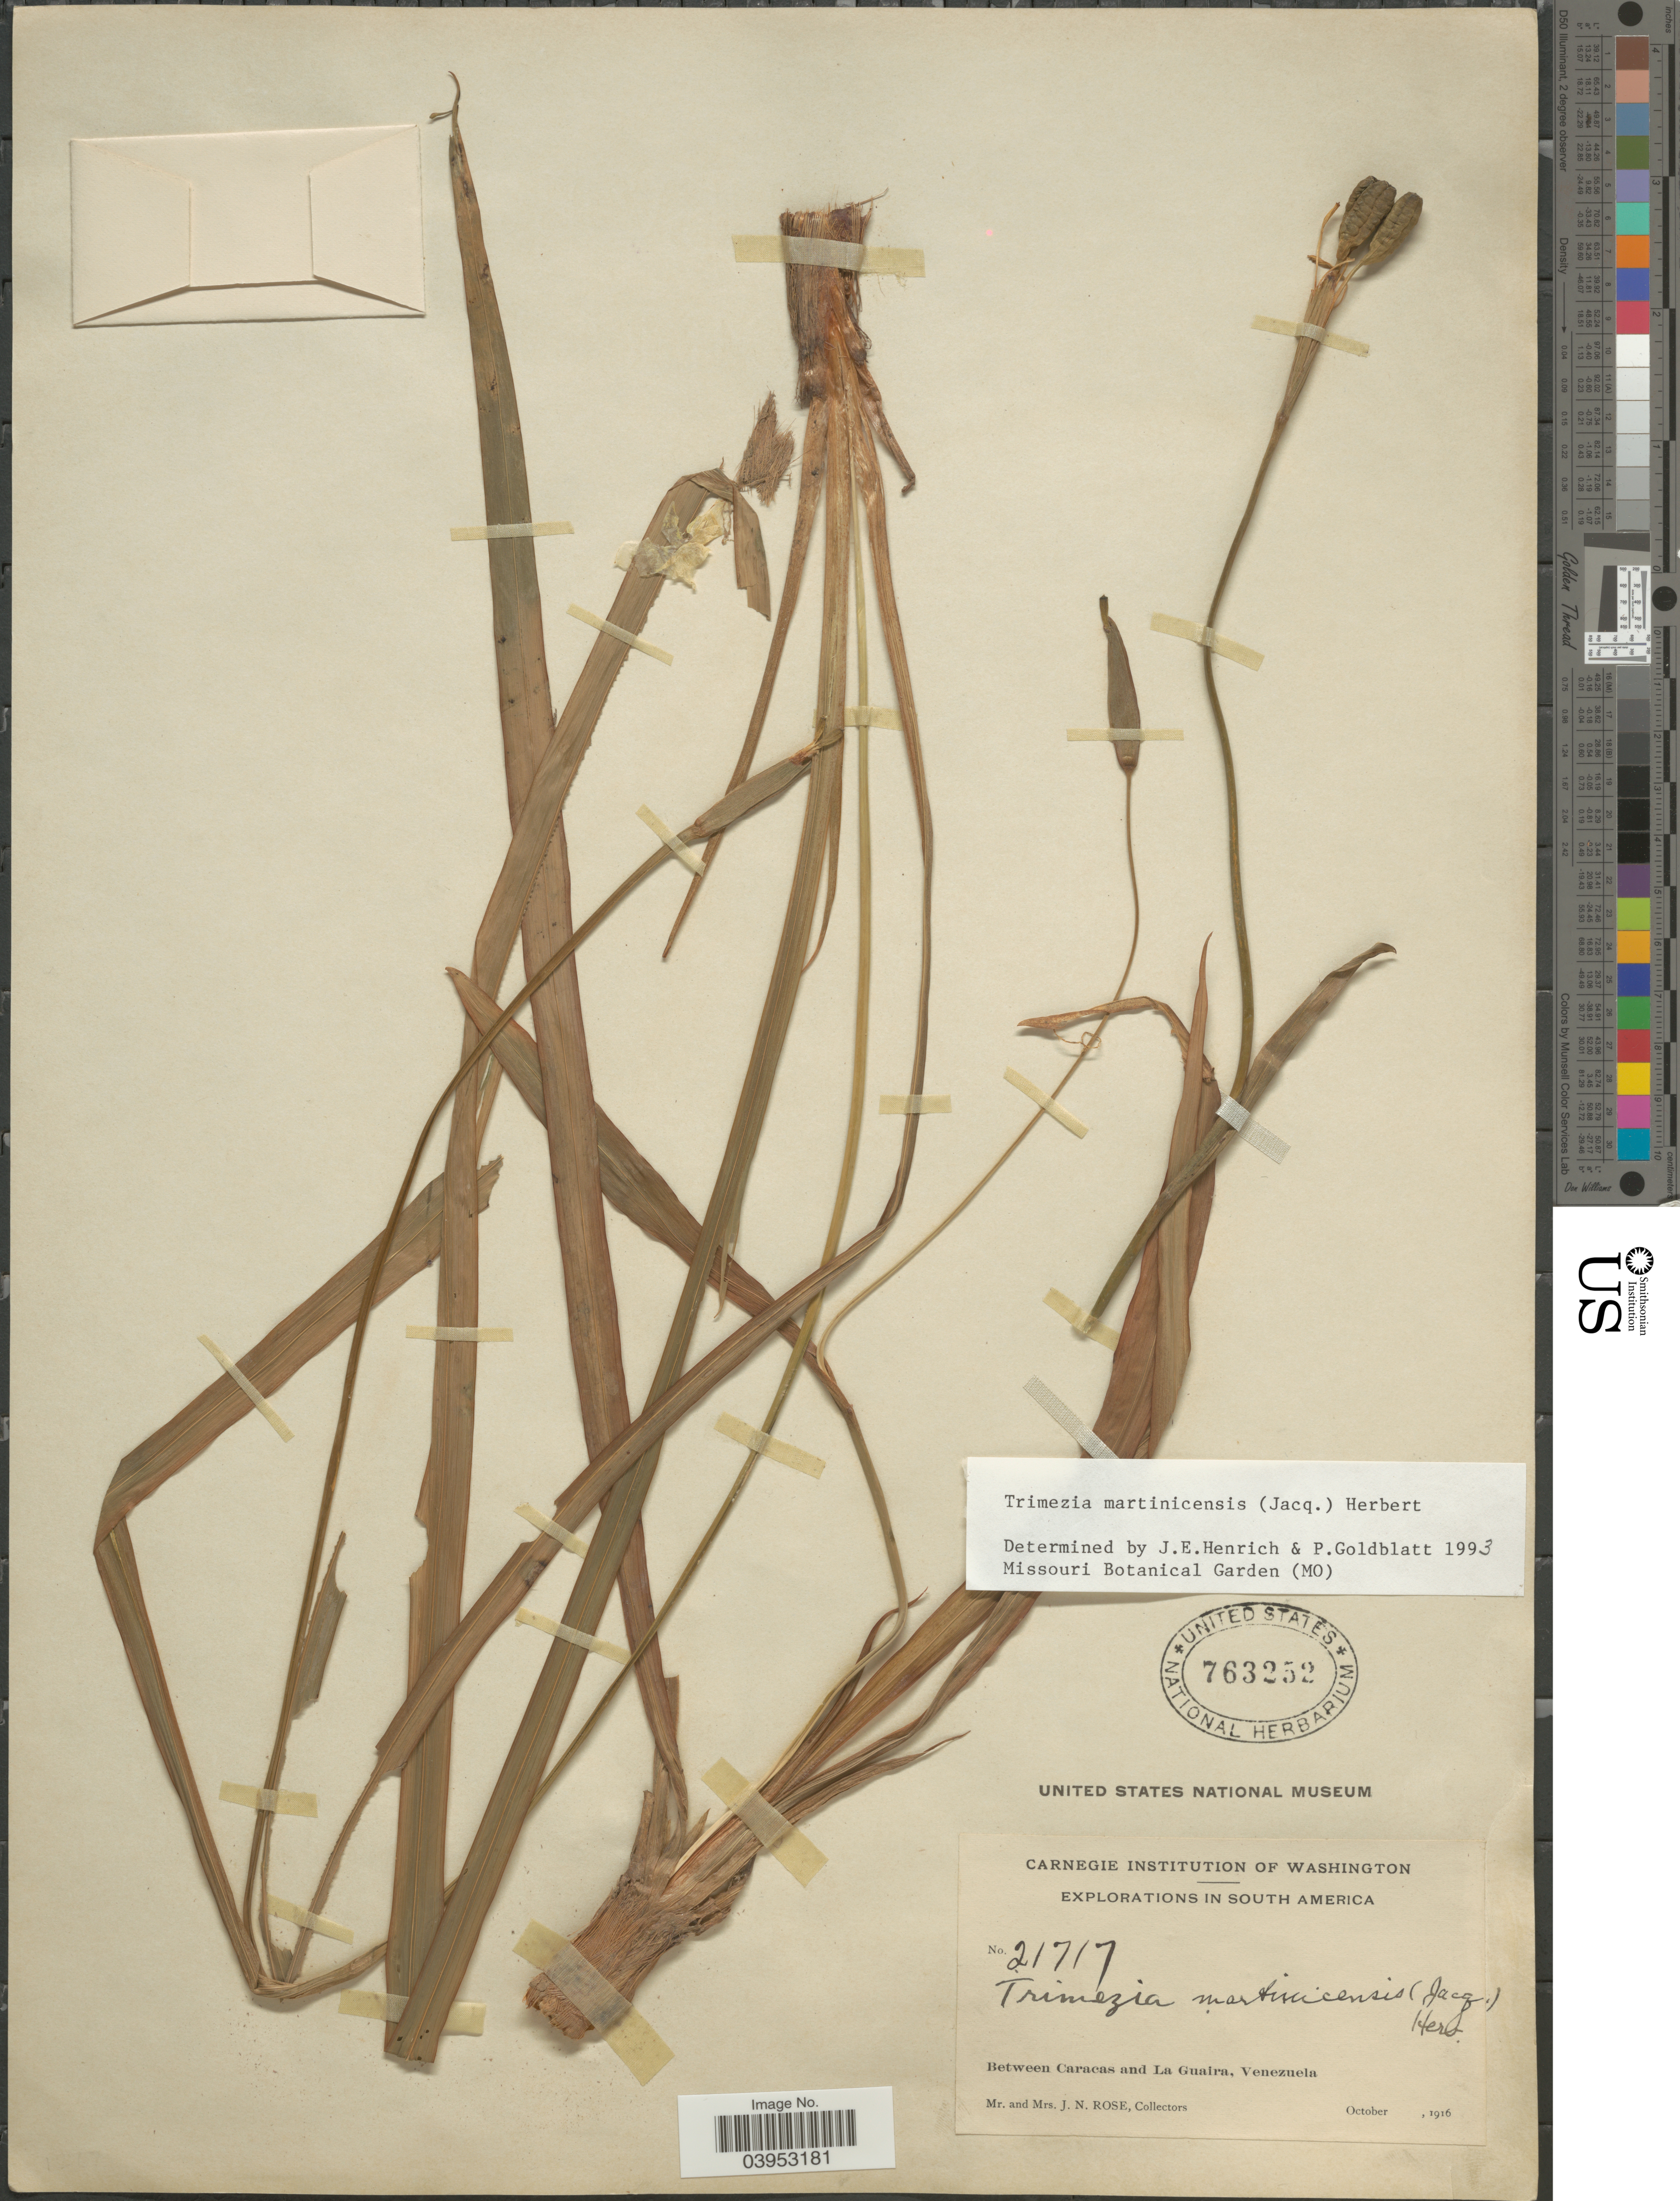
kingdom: Plantae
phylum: Tracheophyta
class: Liliopsida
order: Asparagales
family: Iridaceae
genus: Trimezia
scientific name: Trimezia martinicensis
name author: (Jacq.) Herb.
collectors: J. N. Rose & L. B. Rose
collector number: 21717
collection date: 1916-10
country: Venezuela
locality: Between Caracas and La Guaira.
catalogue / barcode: US 763252